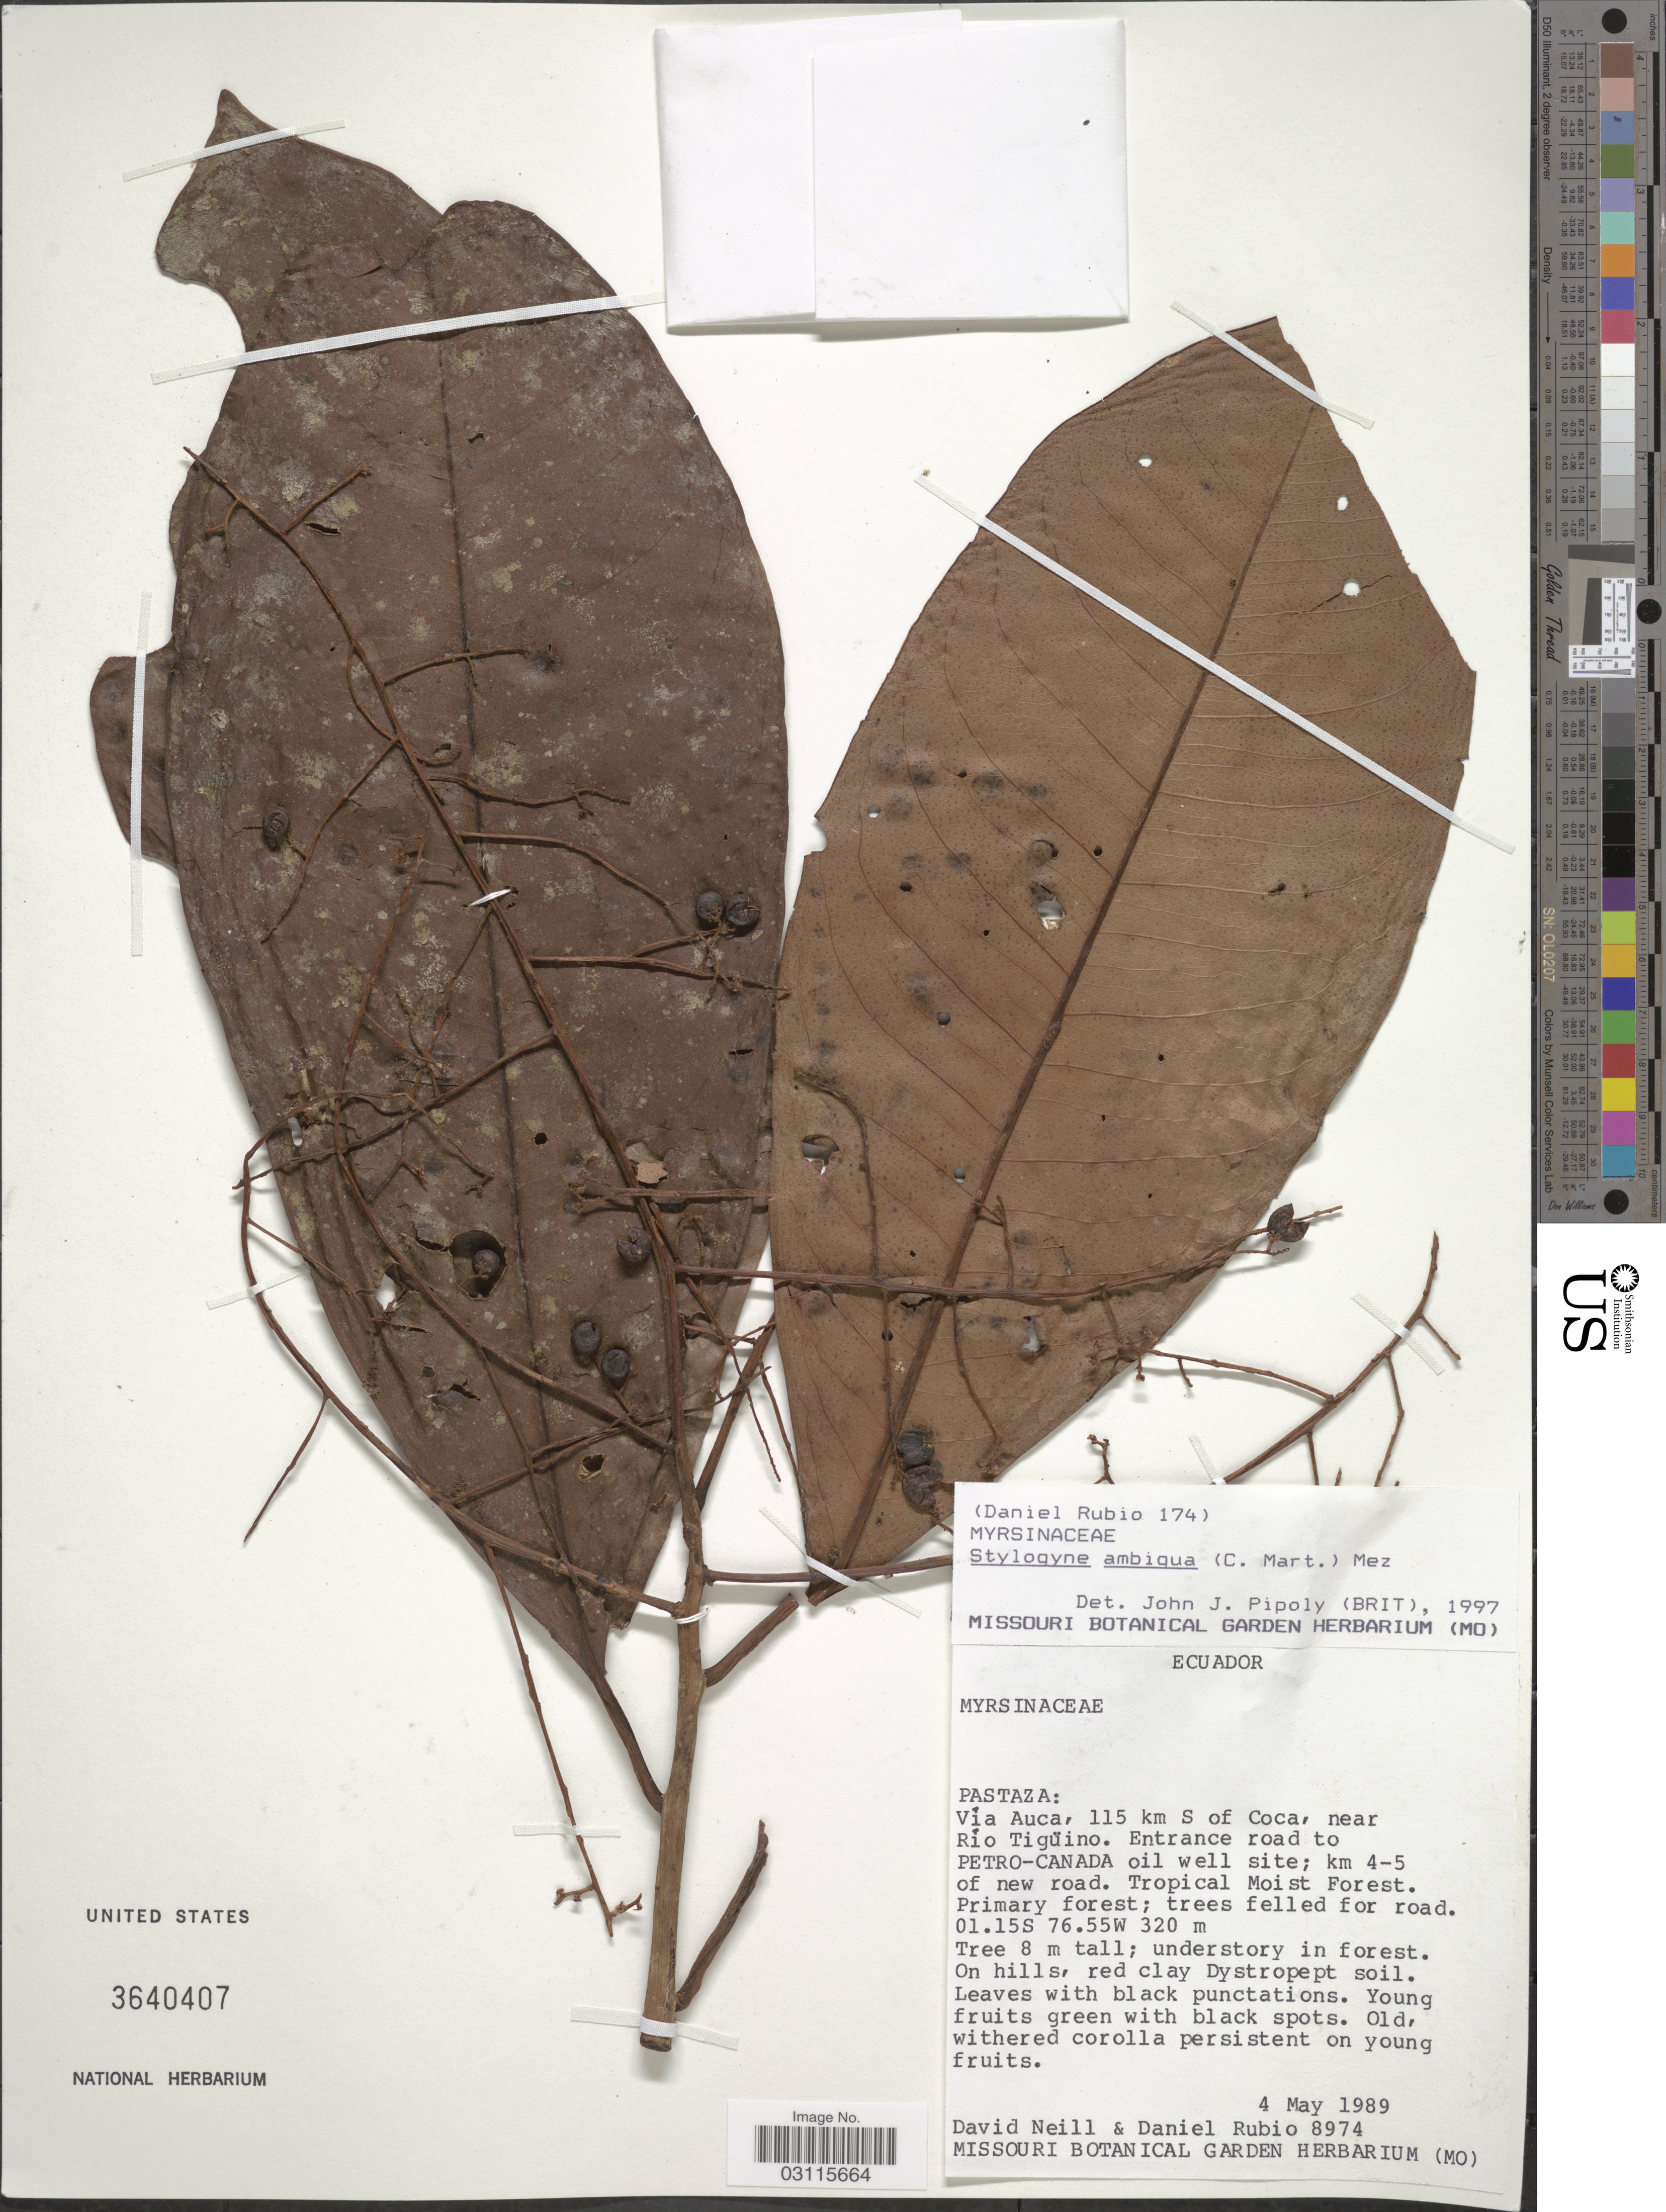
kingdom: Plantae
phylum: Tracheophyta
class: Magnoliopsida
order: Ericales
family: Primulaceae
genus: Stylogyne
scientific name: Stylogyne ambigua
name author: (Mart.) Mez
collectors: D. Neill & D. Rubio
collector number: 8974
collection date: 1989-05-04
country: Ecuador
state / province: Pastaza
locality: Vía Auca, 115 km S of Coca, near Río Tigüino. Entrance road to Petro-Canada oil well site; km 4-5 of new road.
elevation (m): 320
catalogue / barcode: US 3640407